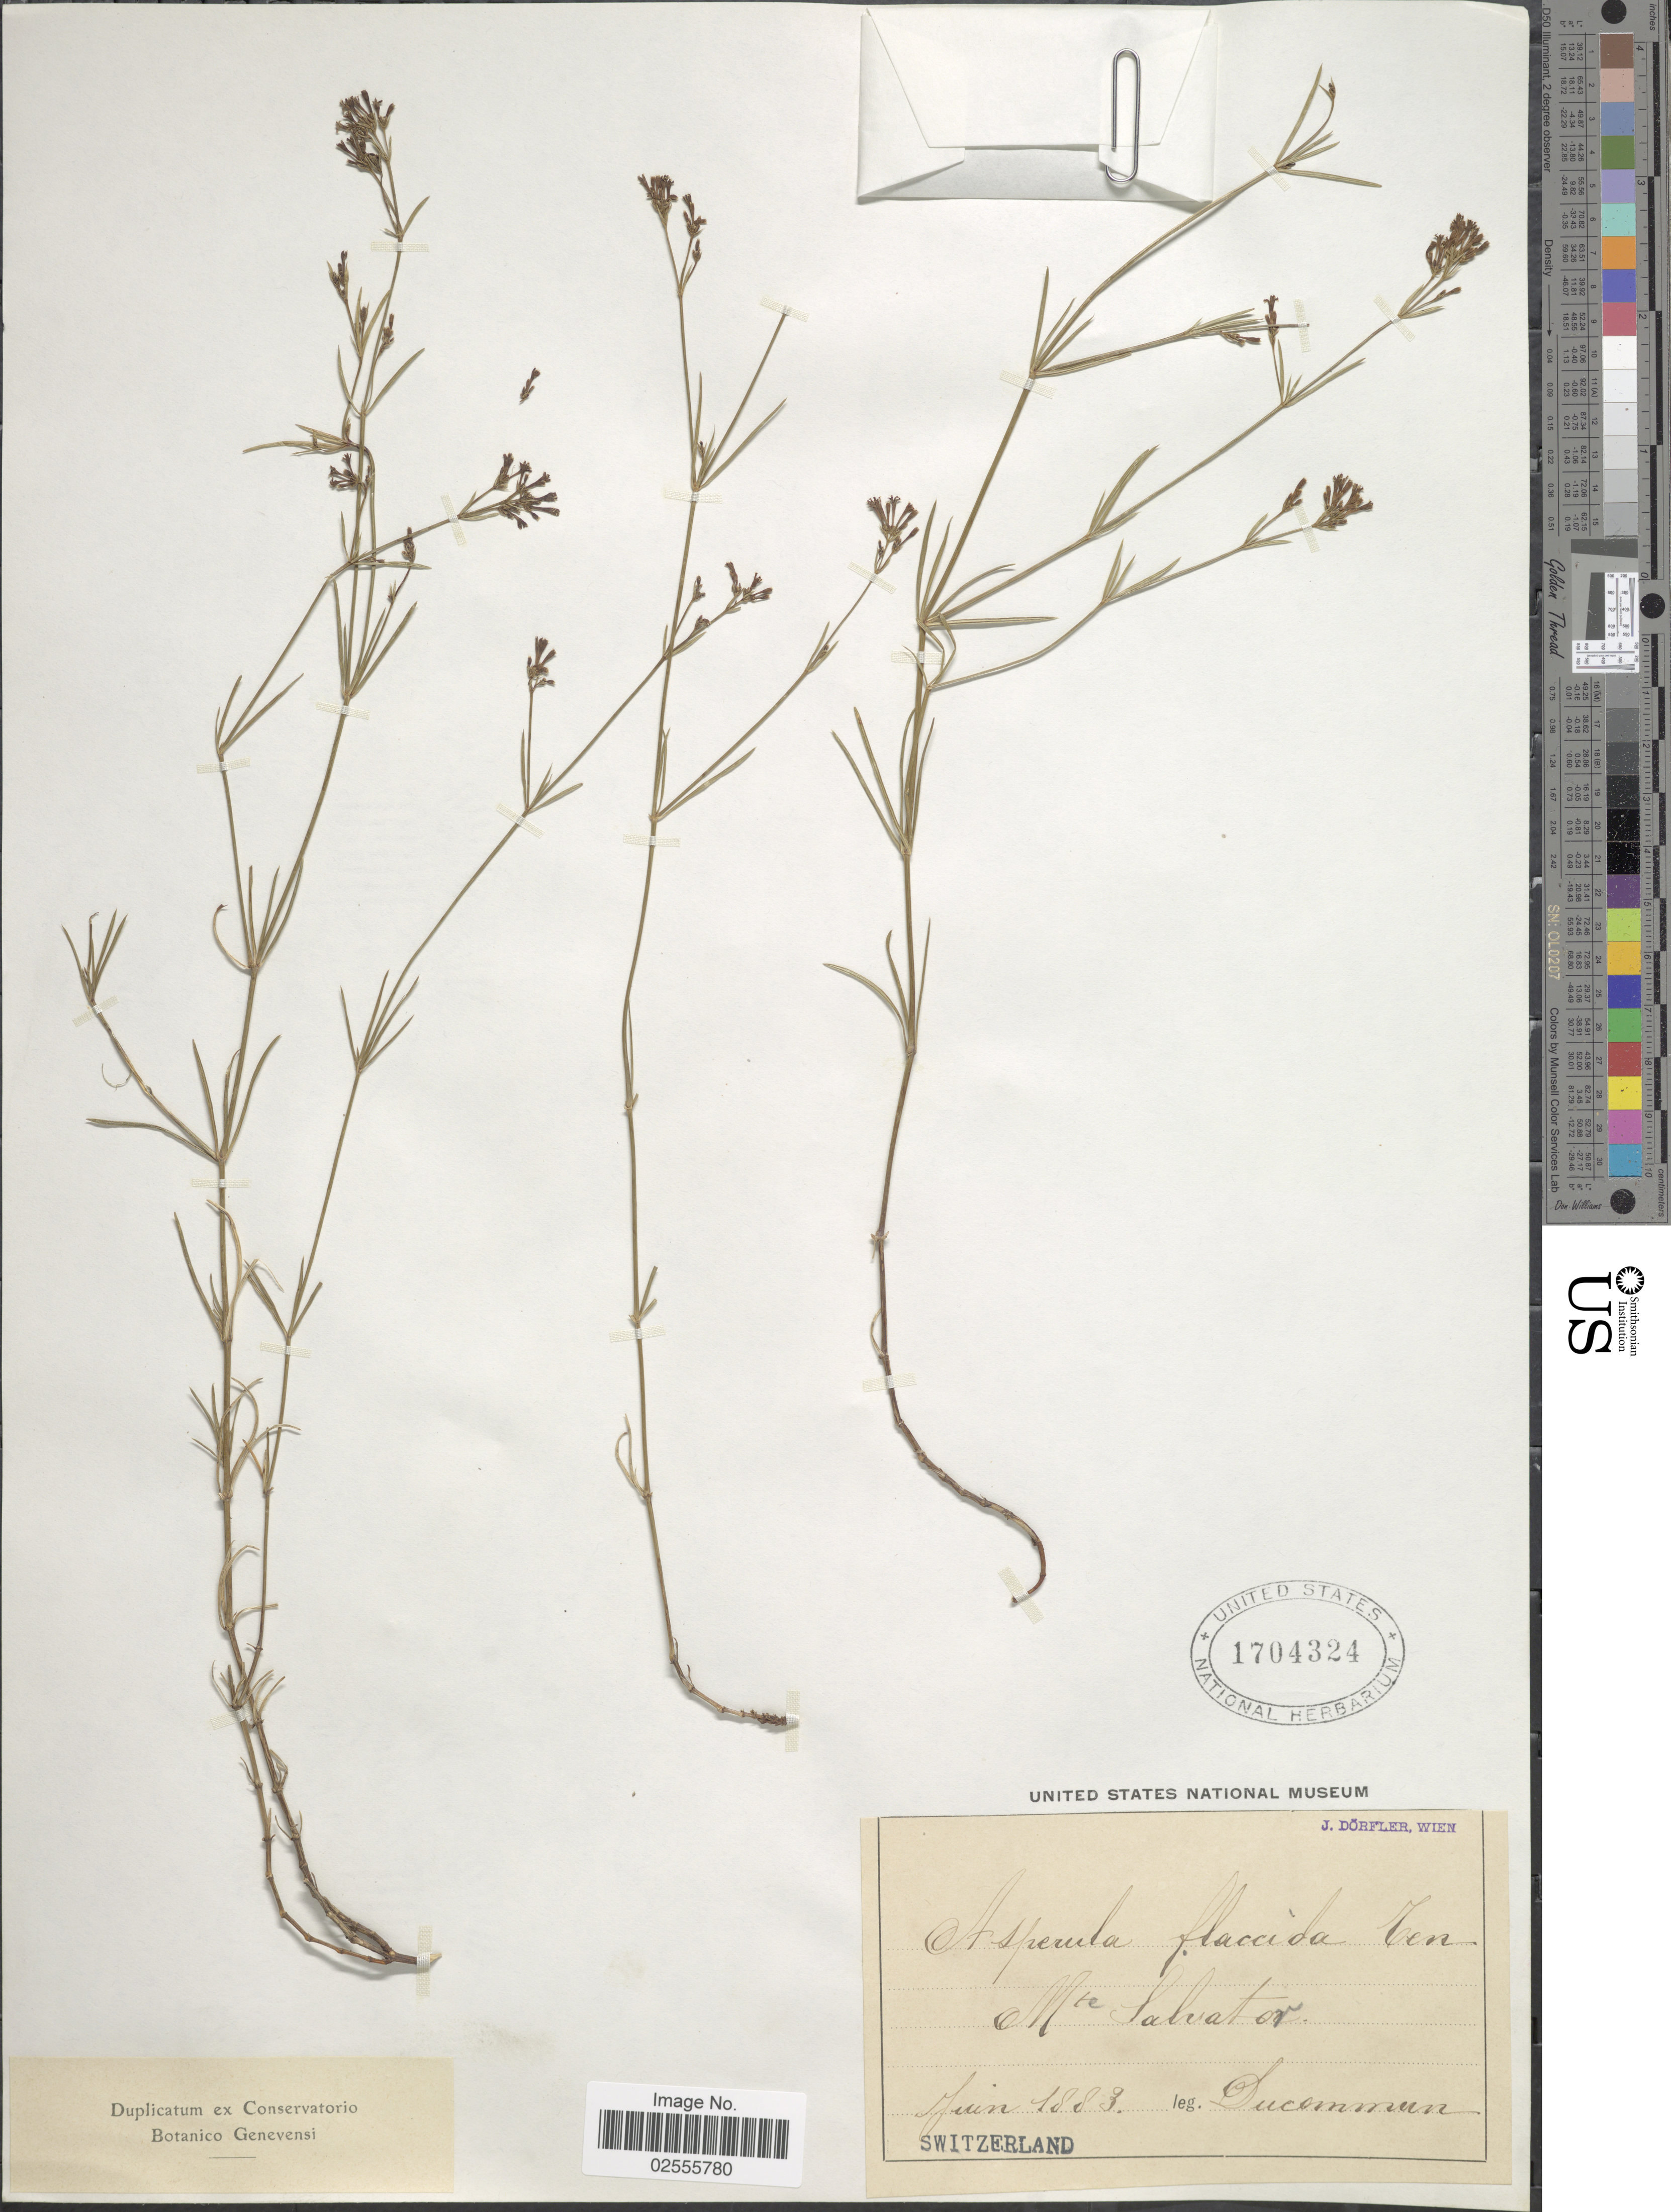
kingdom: Plantae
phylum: Tracheophyta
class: Magnoliopsida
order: Gentianales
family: Rubiaceae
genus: Asperula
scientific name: Asperula flaccida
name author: Ten.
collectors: Ducommun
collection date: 1883-06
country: Switzerland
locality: Mte Salvator.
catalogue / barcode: US 1704324